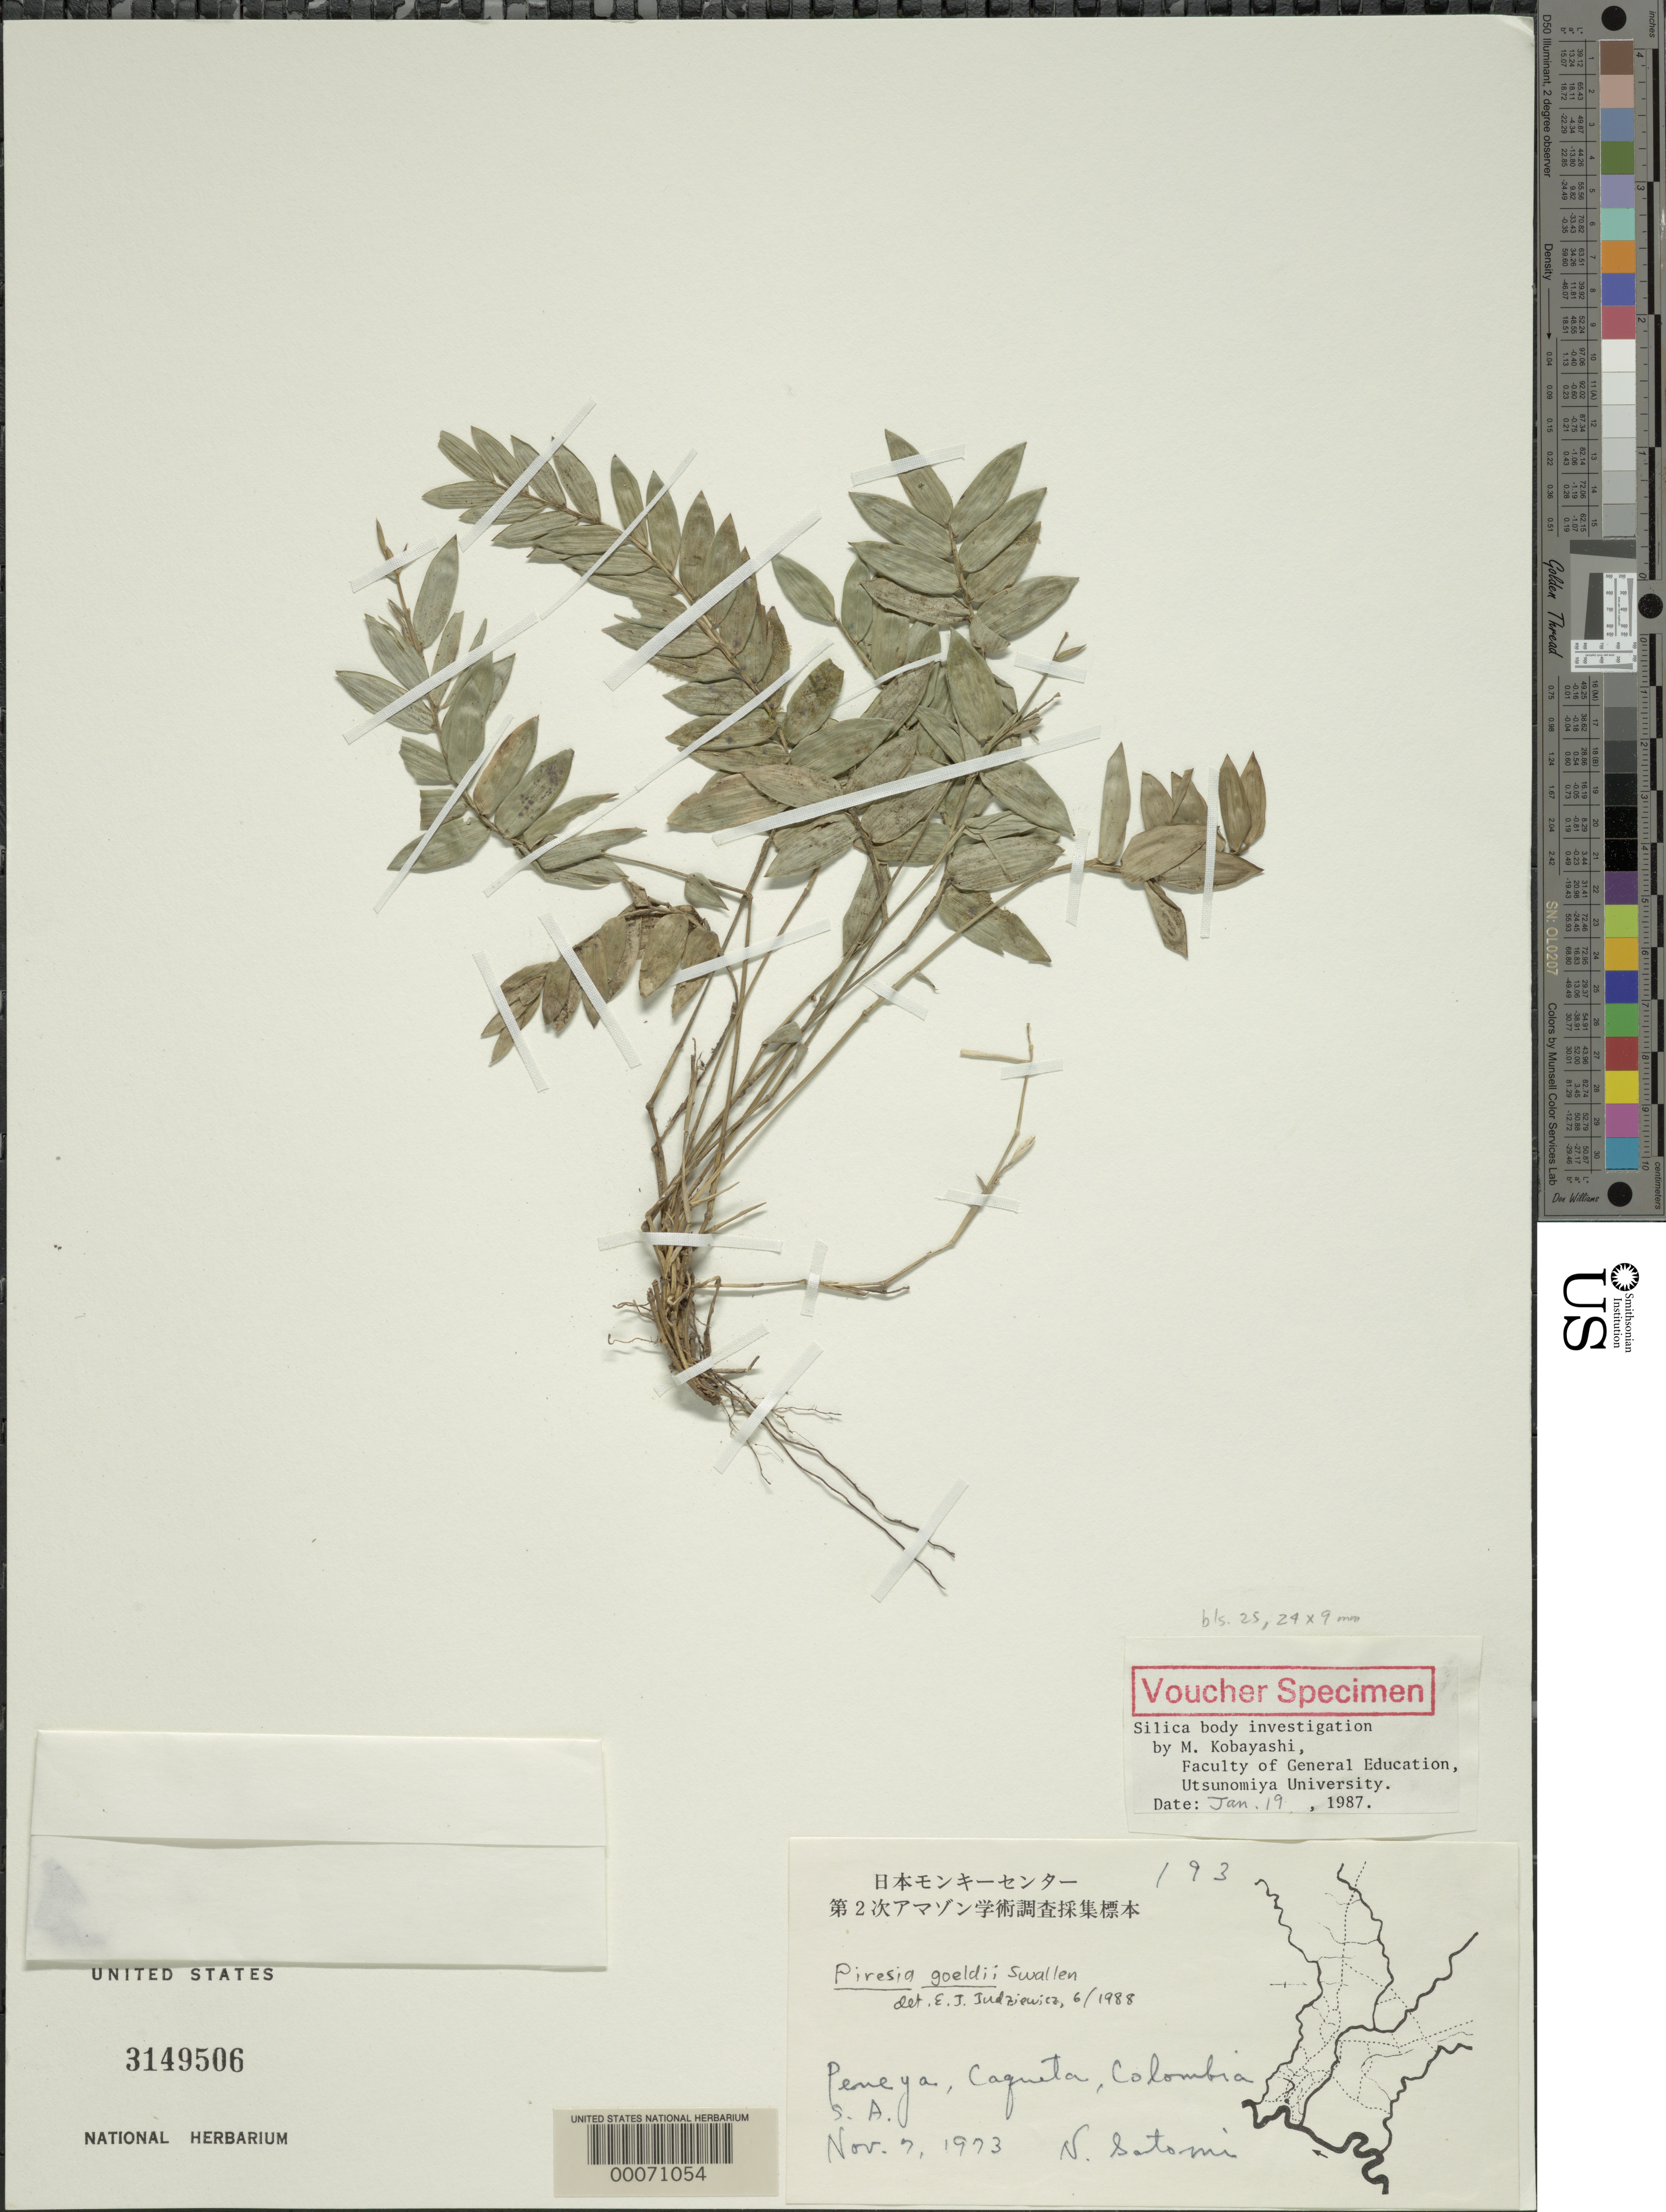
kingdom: Plantae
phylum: Tracheophyta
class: Liliopsida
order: Poales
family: Poaceae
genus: Piresia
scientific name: Piresia goeldii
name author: Swallen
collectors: N. Satomi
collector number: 193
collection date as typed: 07 Nov 1973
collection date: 1973-11-07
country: Colombia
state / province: Caquetá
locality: Peneya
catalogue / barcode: US 3149506